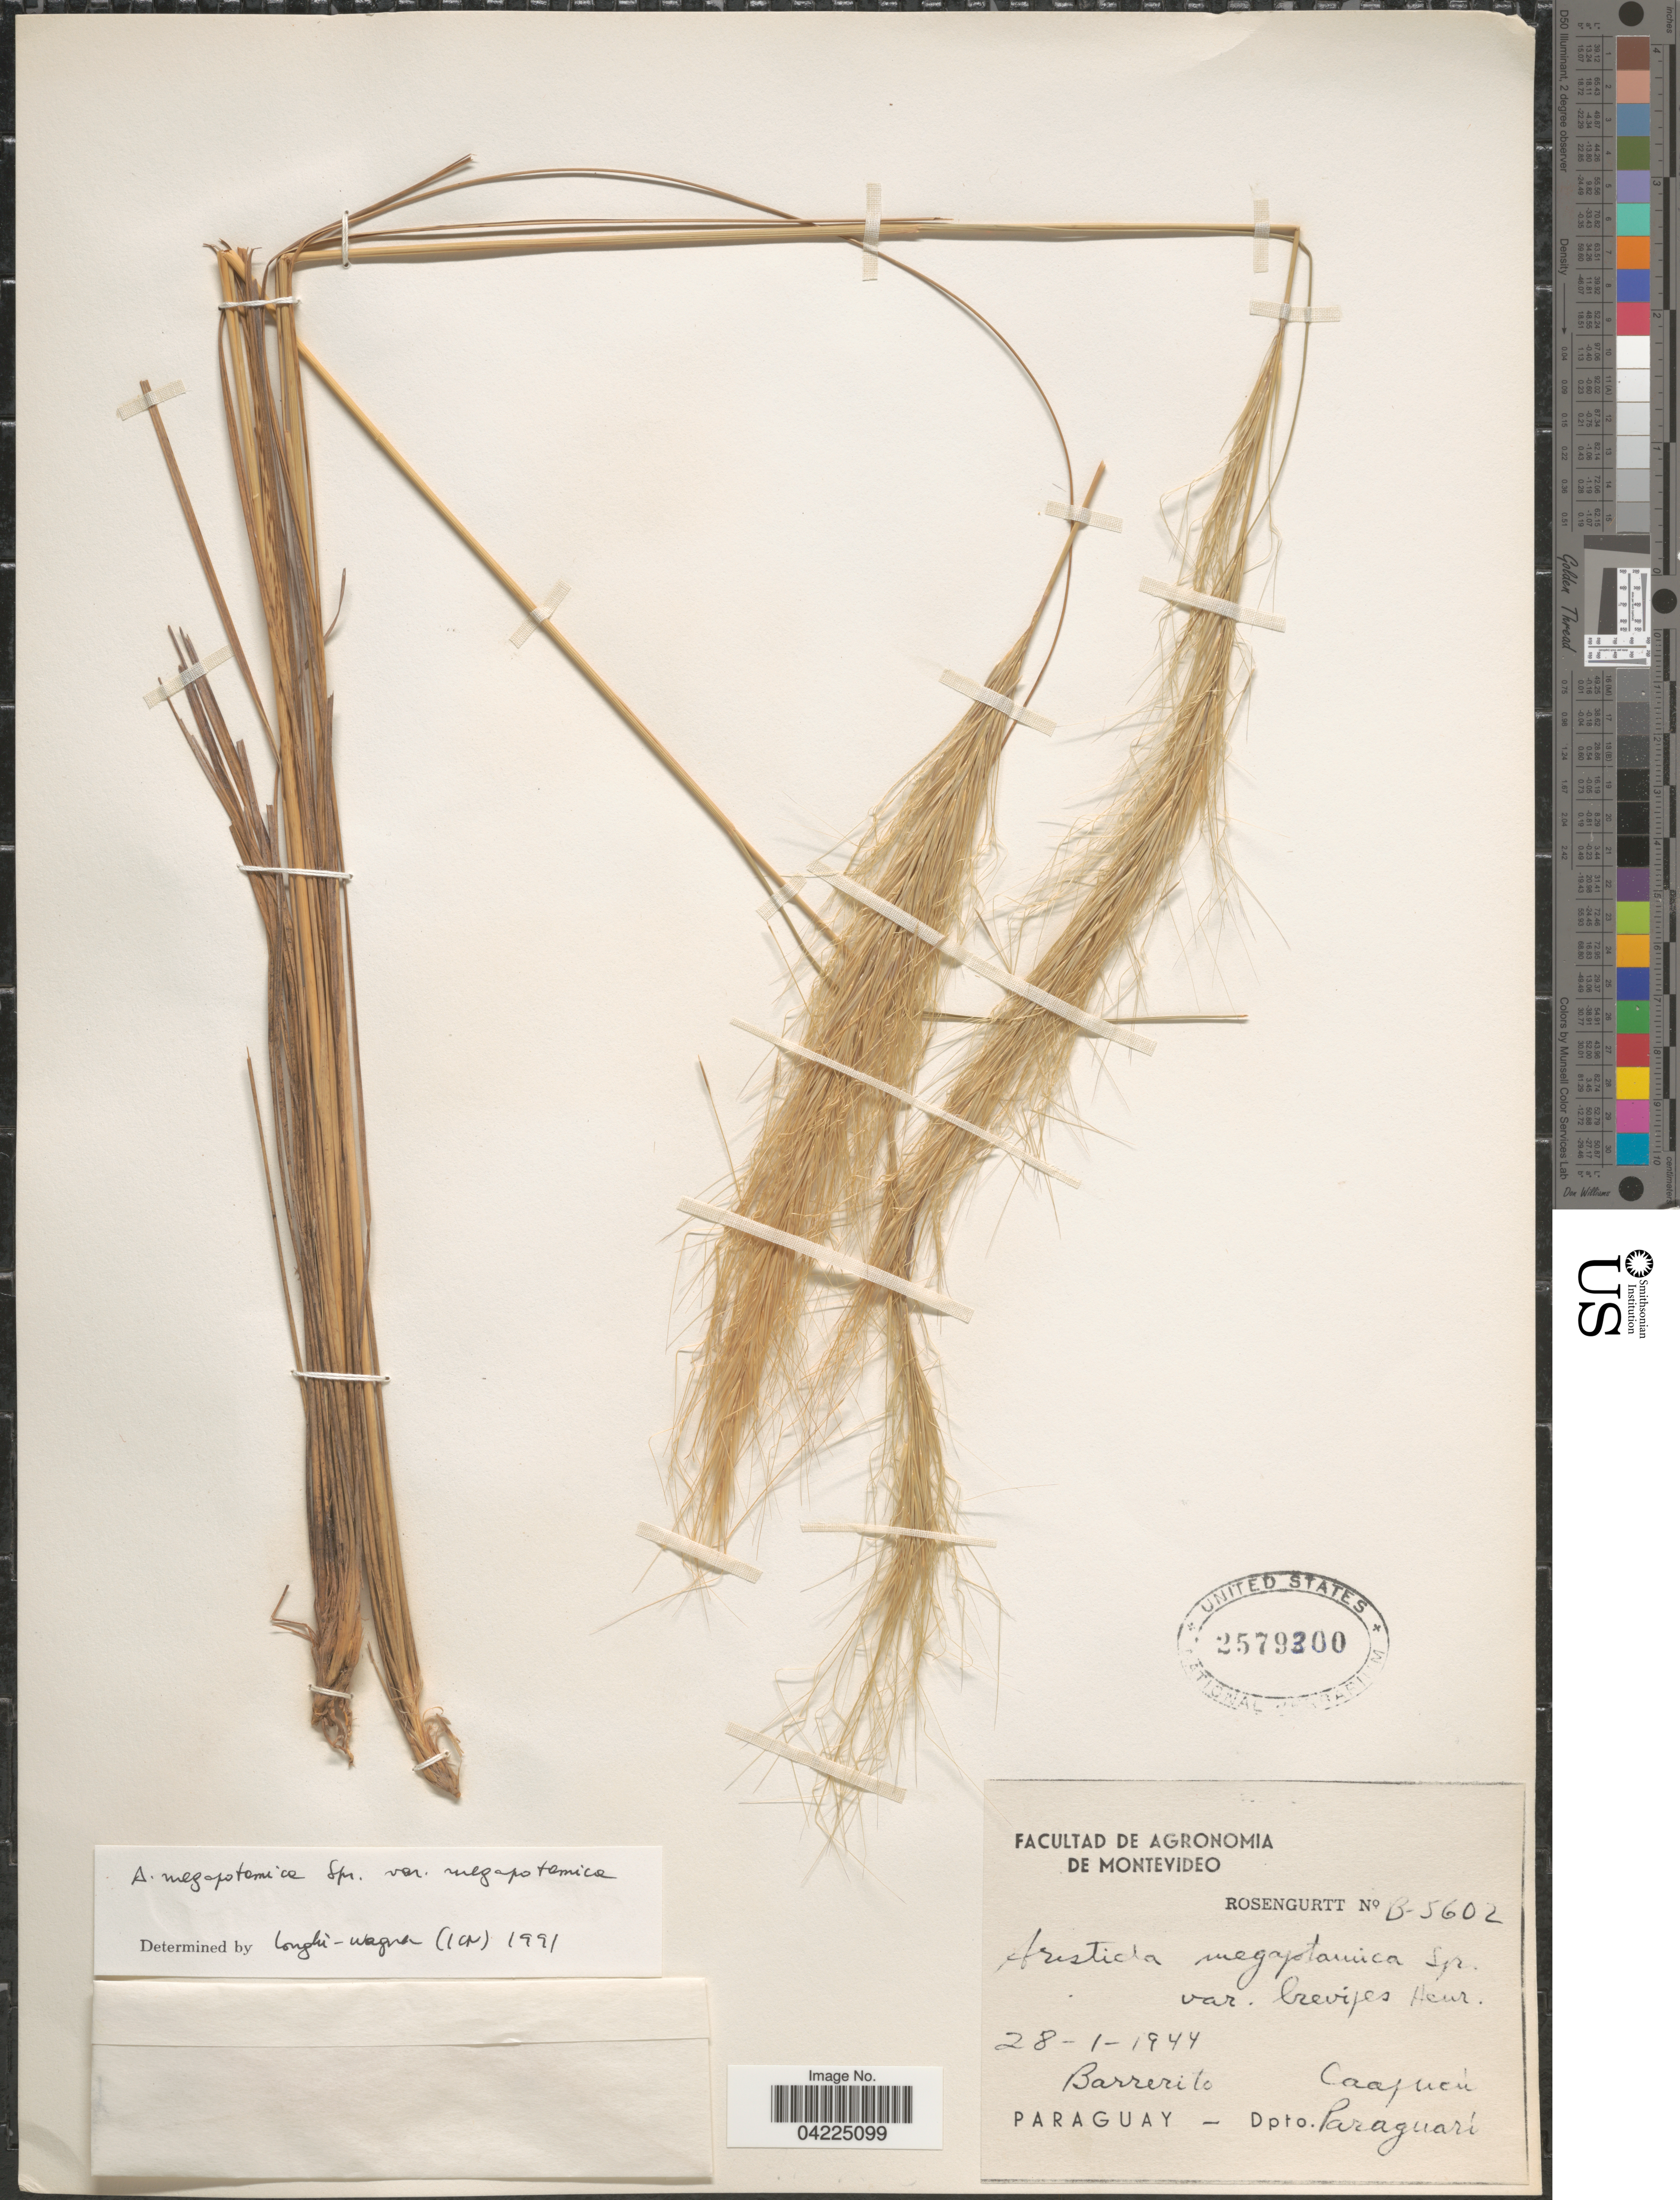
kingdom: Plantae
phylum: Tracheophyta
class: Liliopsida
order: Poales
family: Poaceae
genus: Aristida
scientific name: Aristida megapotamica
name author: Spreng.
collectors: Rosengurtt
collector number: B-5602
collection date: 1944-01-28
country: Paraguay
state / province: Paraguari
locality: Dpto. Paraguari.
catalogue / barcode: US 2579300